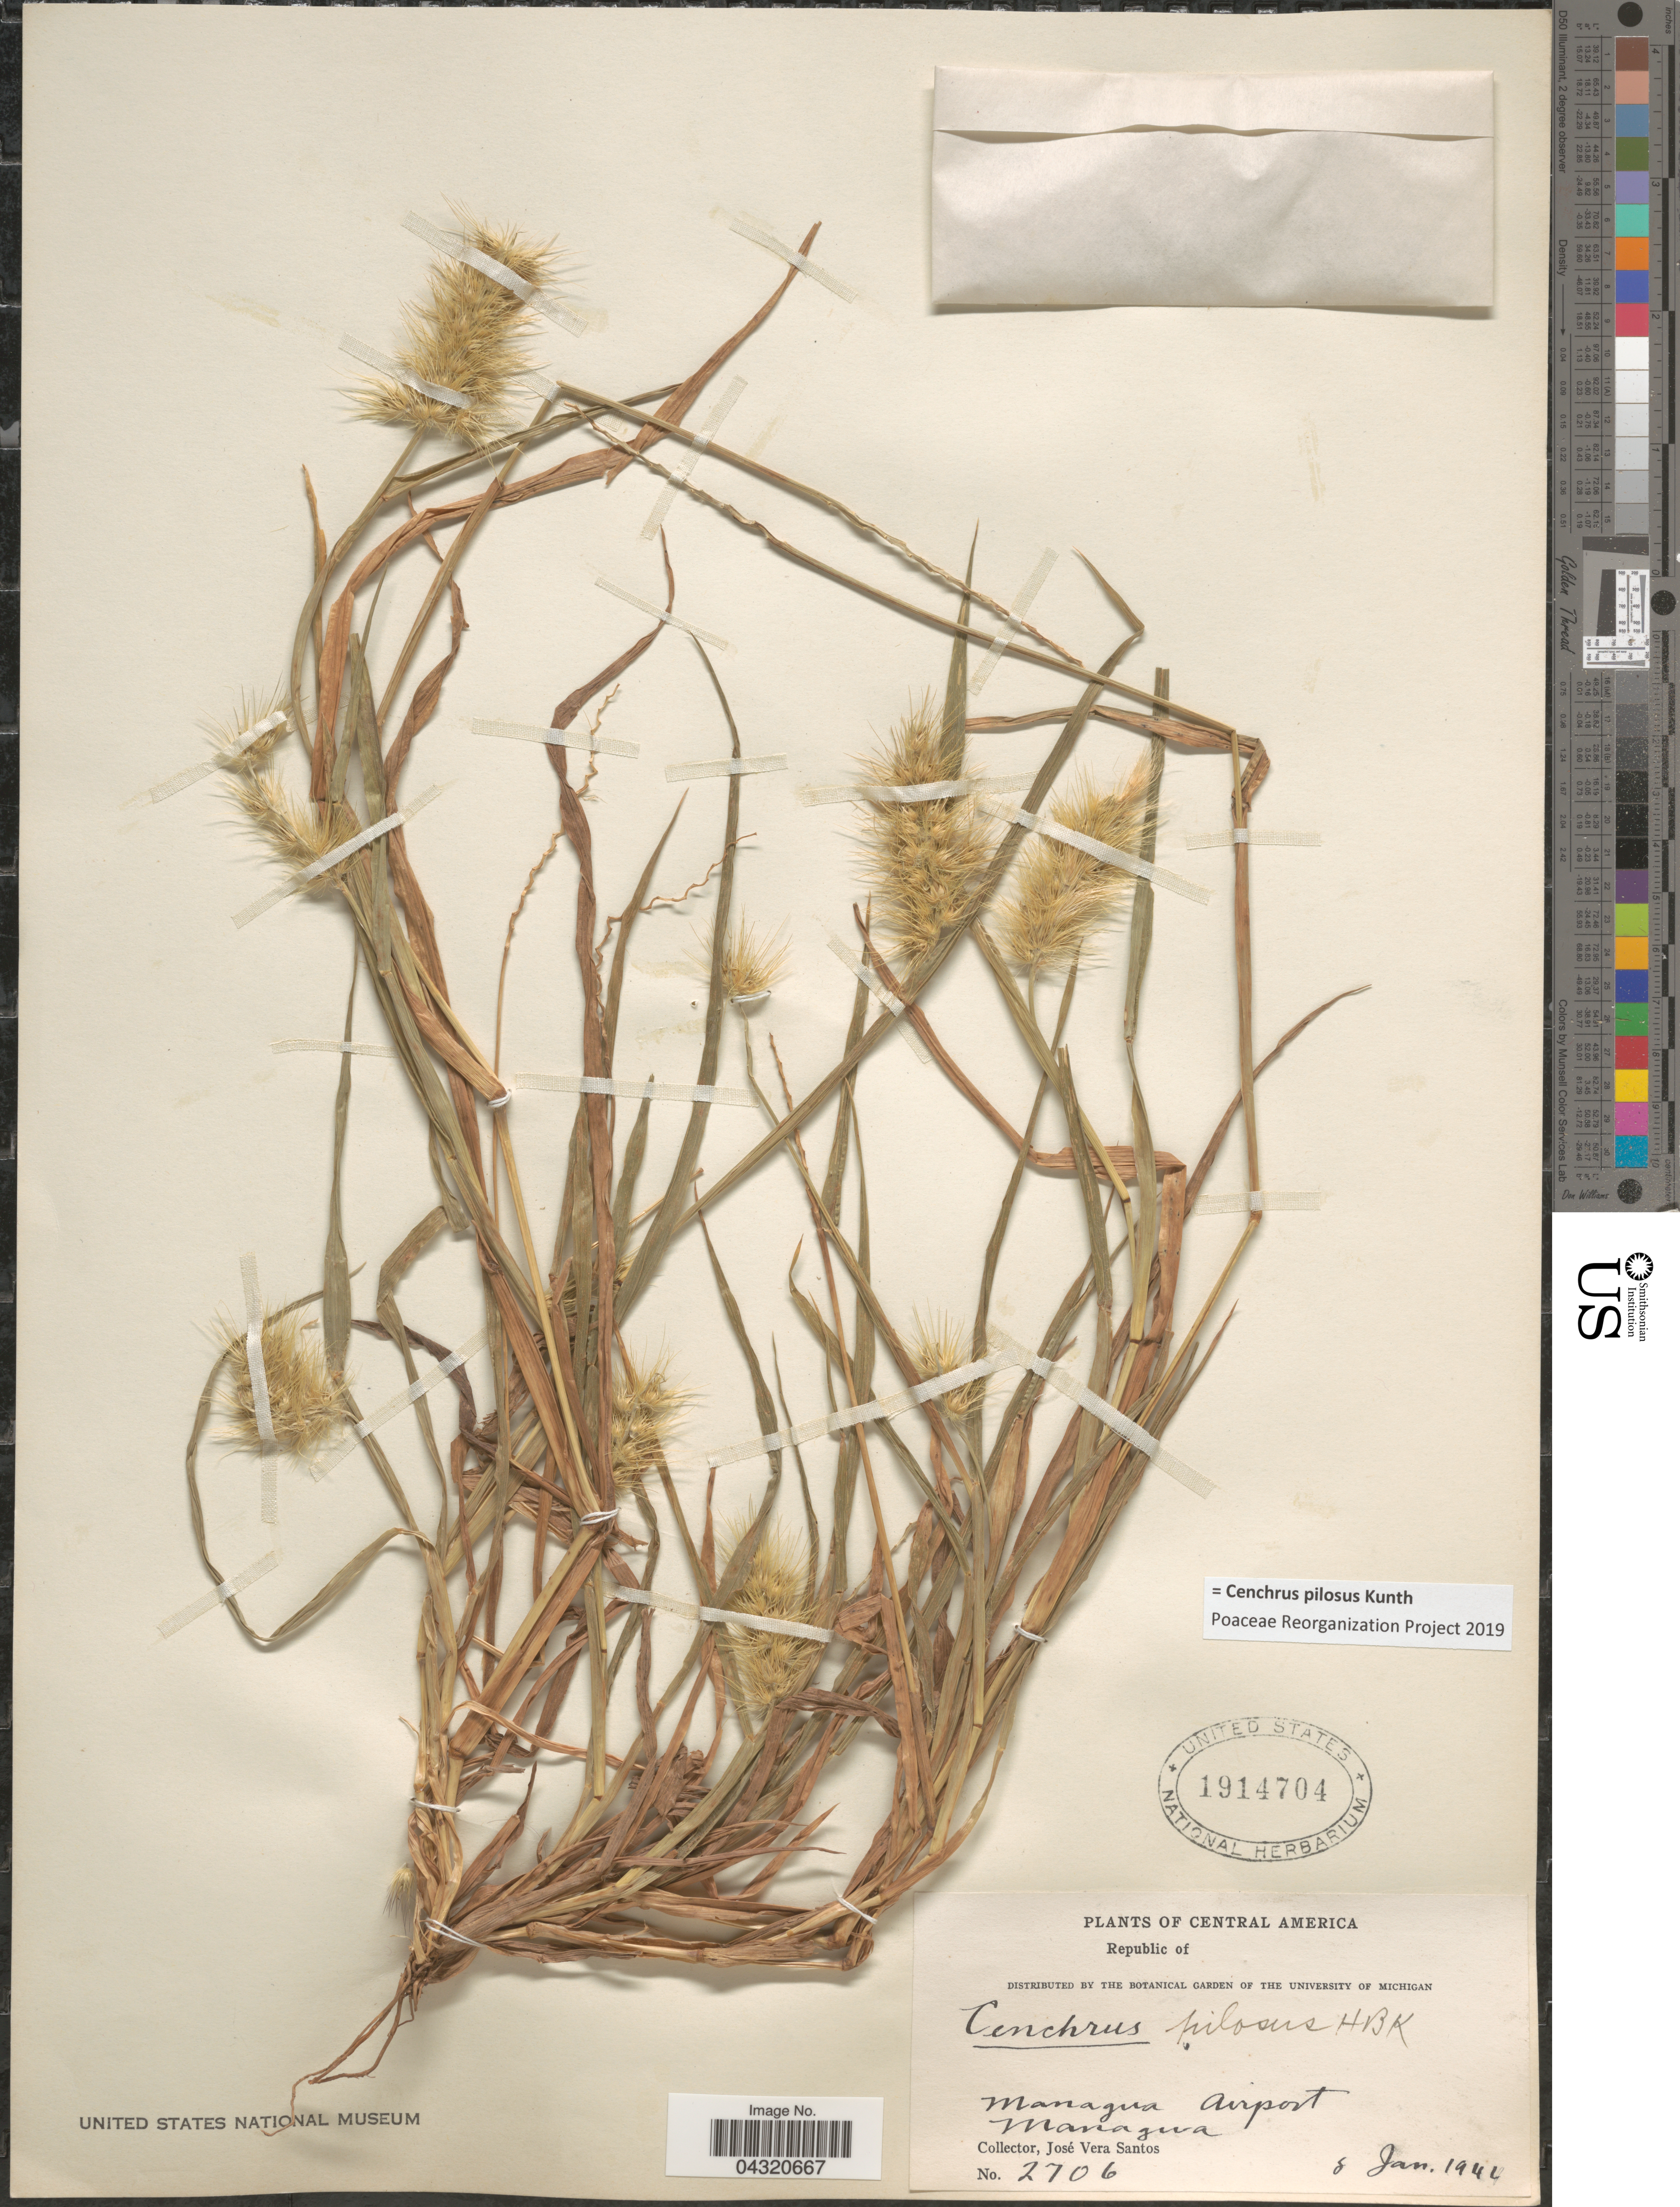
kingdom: Plantae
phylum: Tracheophyta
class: Liliopsida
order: Poales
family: Poaceae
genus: Cenchrus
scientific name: Cenchrus pilosus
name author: Kunth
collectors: J. V. Santos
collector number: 2706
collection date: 1941-01-08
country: Nicaragua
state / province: Managua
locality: Managua Airport.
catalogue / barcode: US 1914704